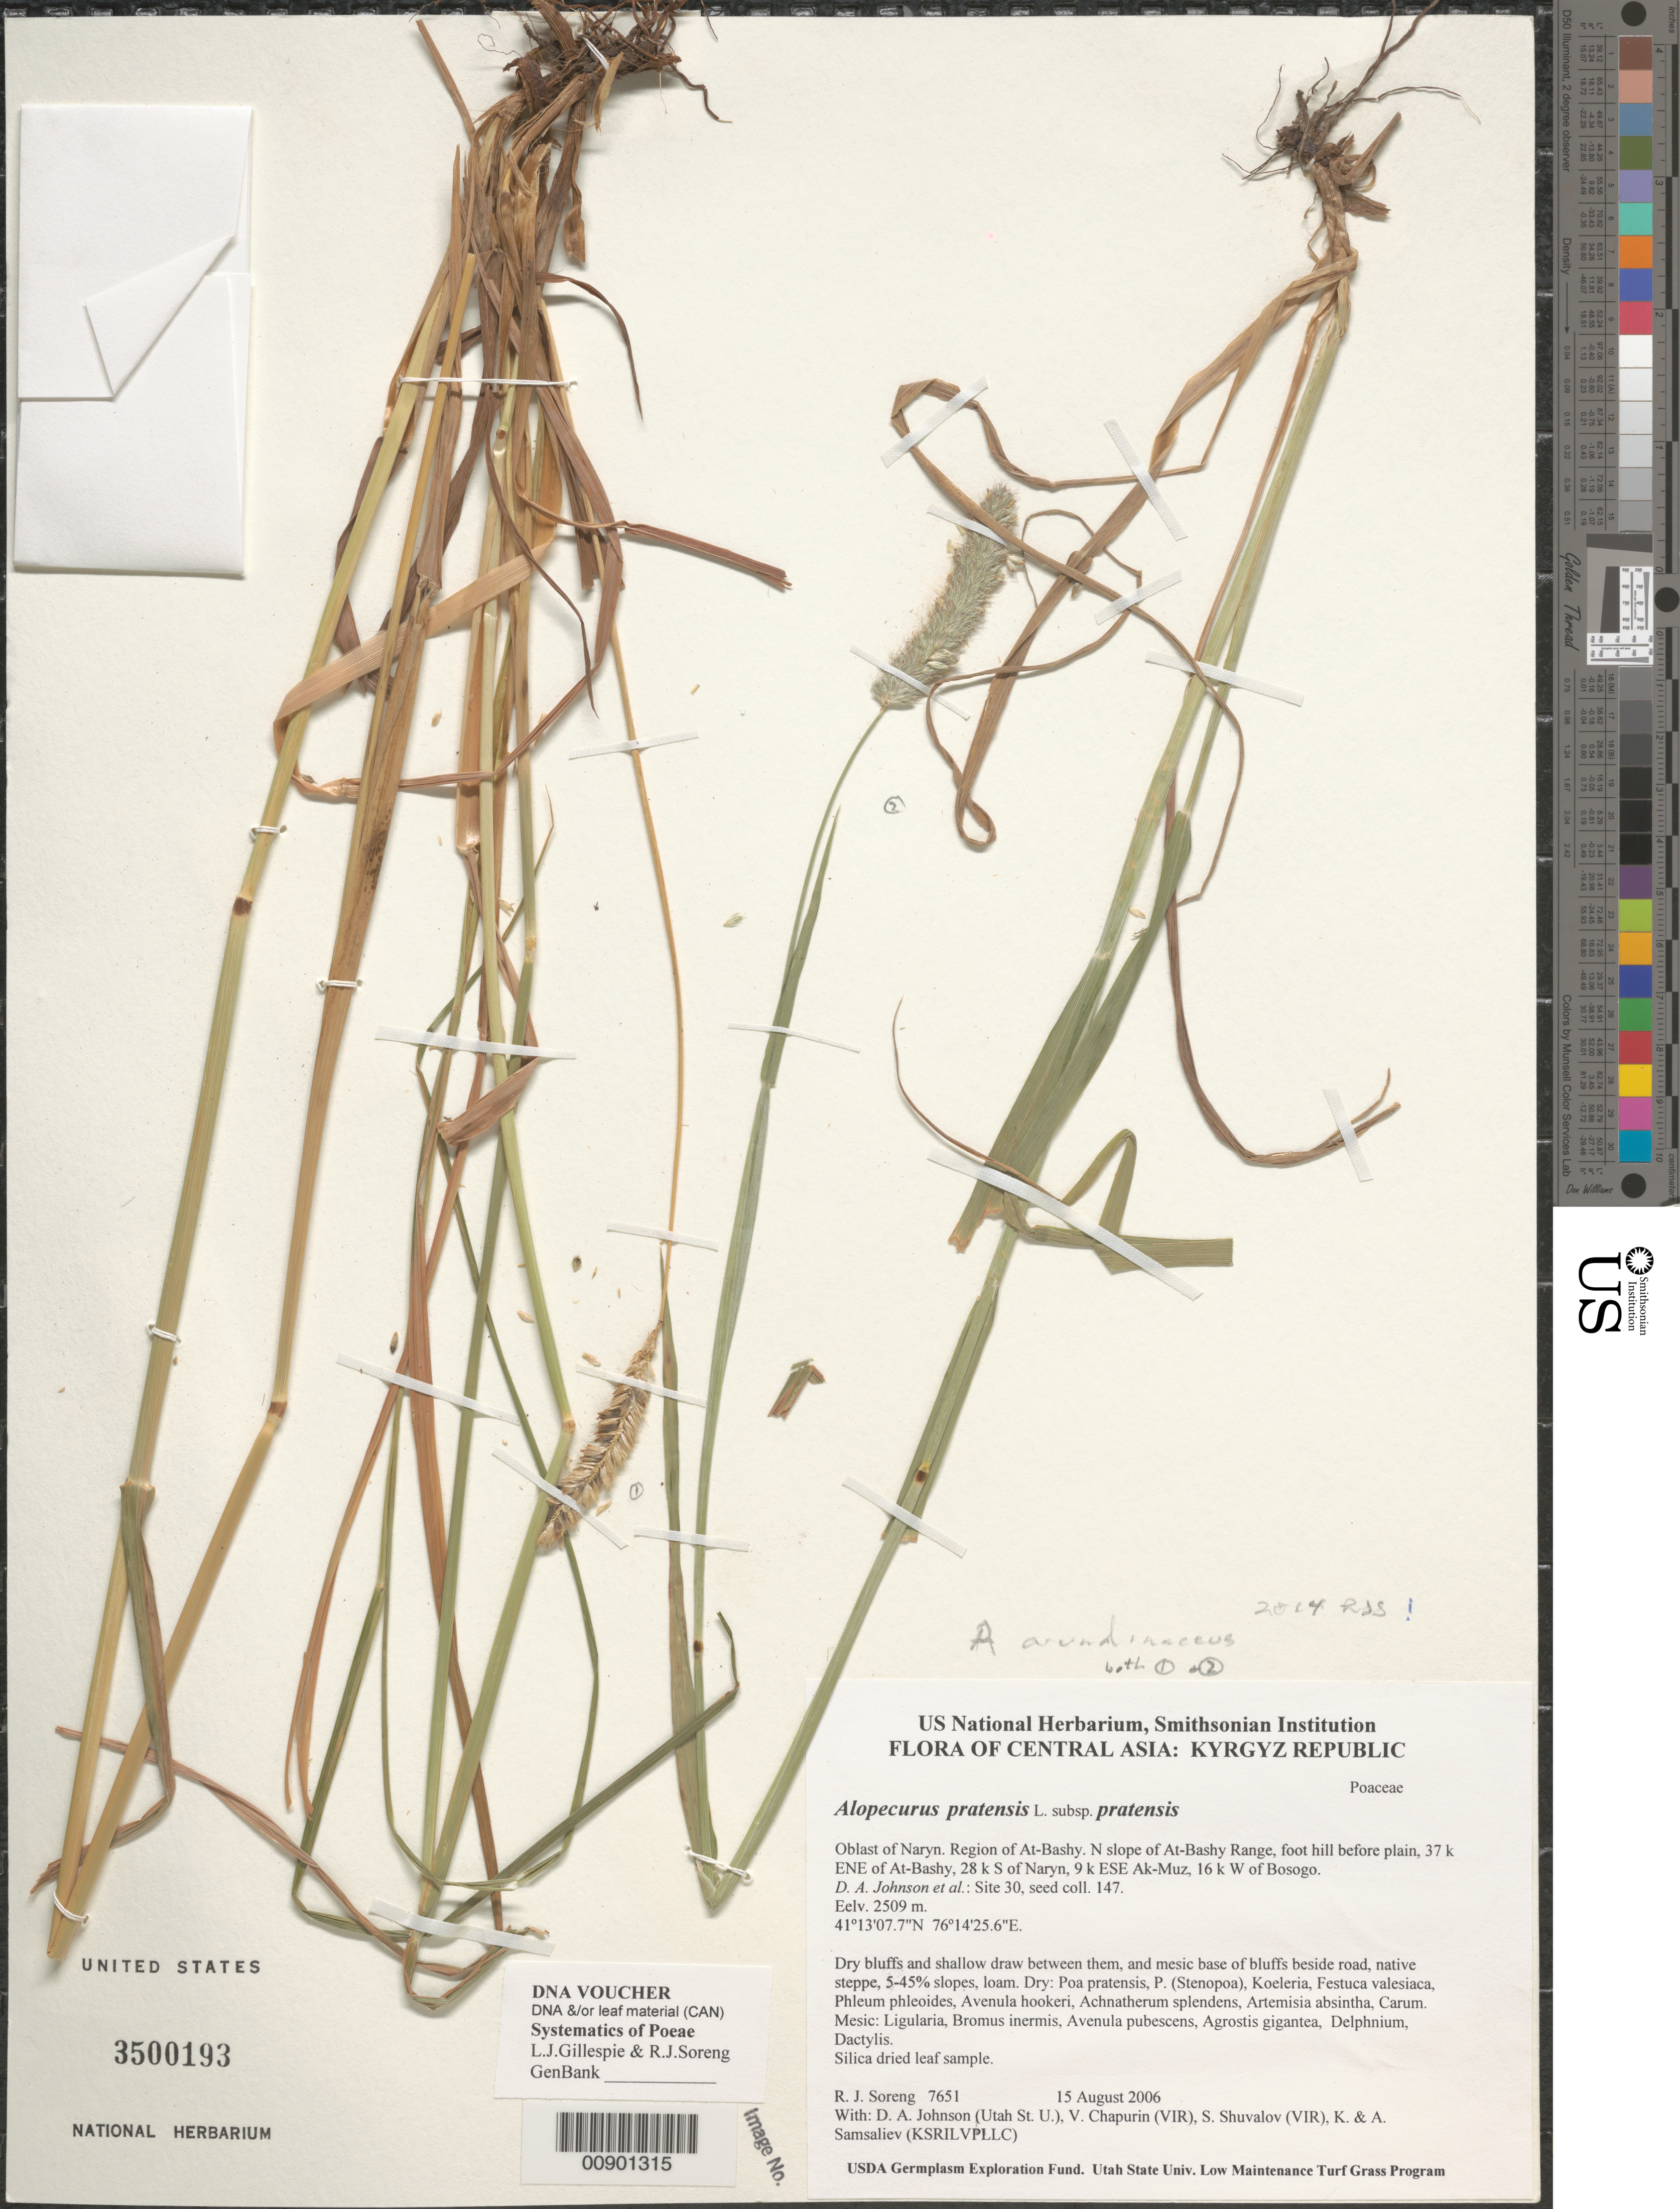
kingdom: Plantae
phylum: Tracheophyta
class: Liliopsida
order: Poales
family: Poaceae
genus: Alopecurus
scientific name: Alopecurus arundinaceus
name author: Poir.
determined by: Soreng, Robert J., Research Associate (BOT), Smithsonian Institution - National Museum of Natural History (UNITED STATES)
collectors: R. J. Soreng, D. Johnson, S. Shuvalov, V. Chapurin, K. Samsaliev & A. Samsaliev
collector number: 7651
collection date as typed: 15 Aug 2006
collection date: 2006-08-15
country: Kyrgyzstan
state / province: Naryn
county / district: At-Bashy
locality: N slope of At-Bashy Range, foot hill before plain, 37 km ENE of At-Bashy, 28 km S of Naryn, 9 km ESE Ak-Muz, 16 km W of Bosogo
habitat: Dry bluffs and shallow draw between them, and mesic base of bluffs beside road, native steppe, 5-45% slopes, loam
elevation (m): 2509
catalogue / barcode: US 3500193